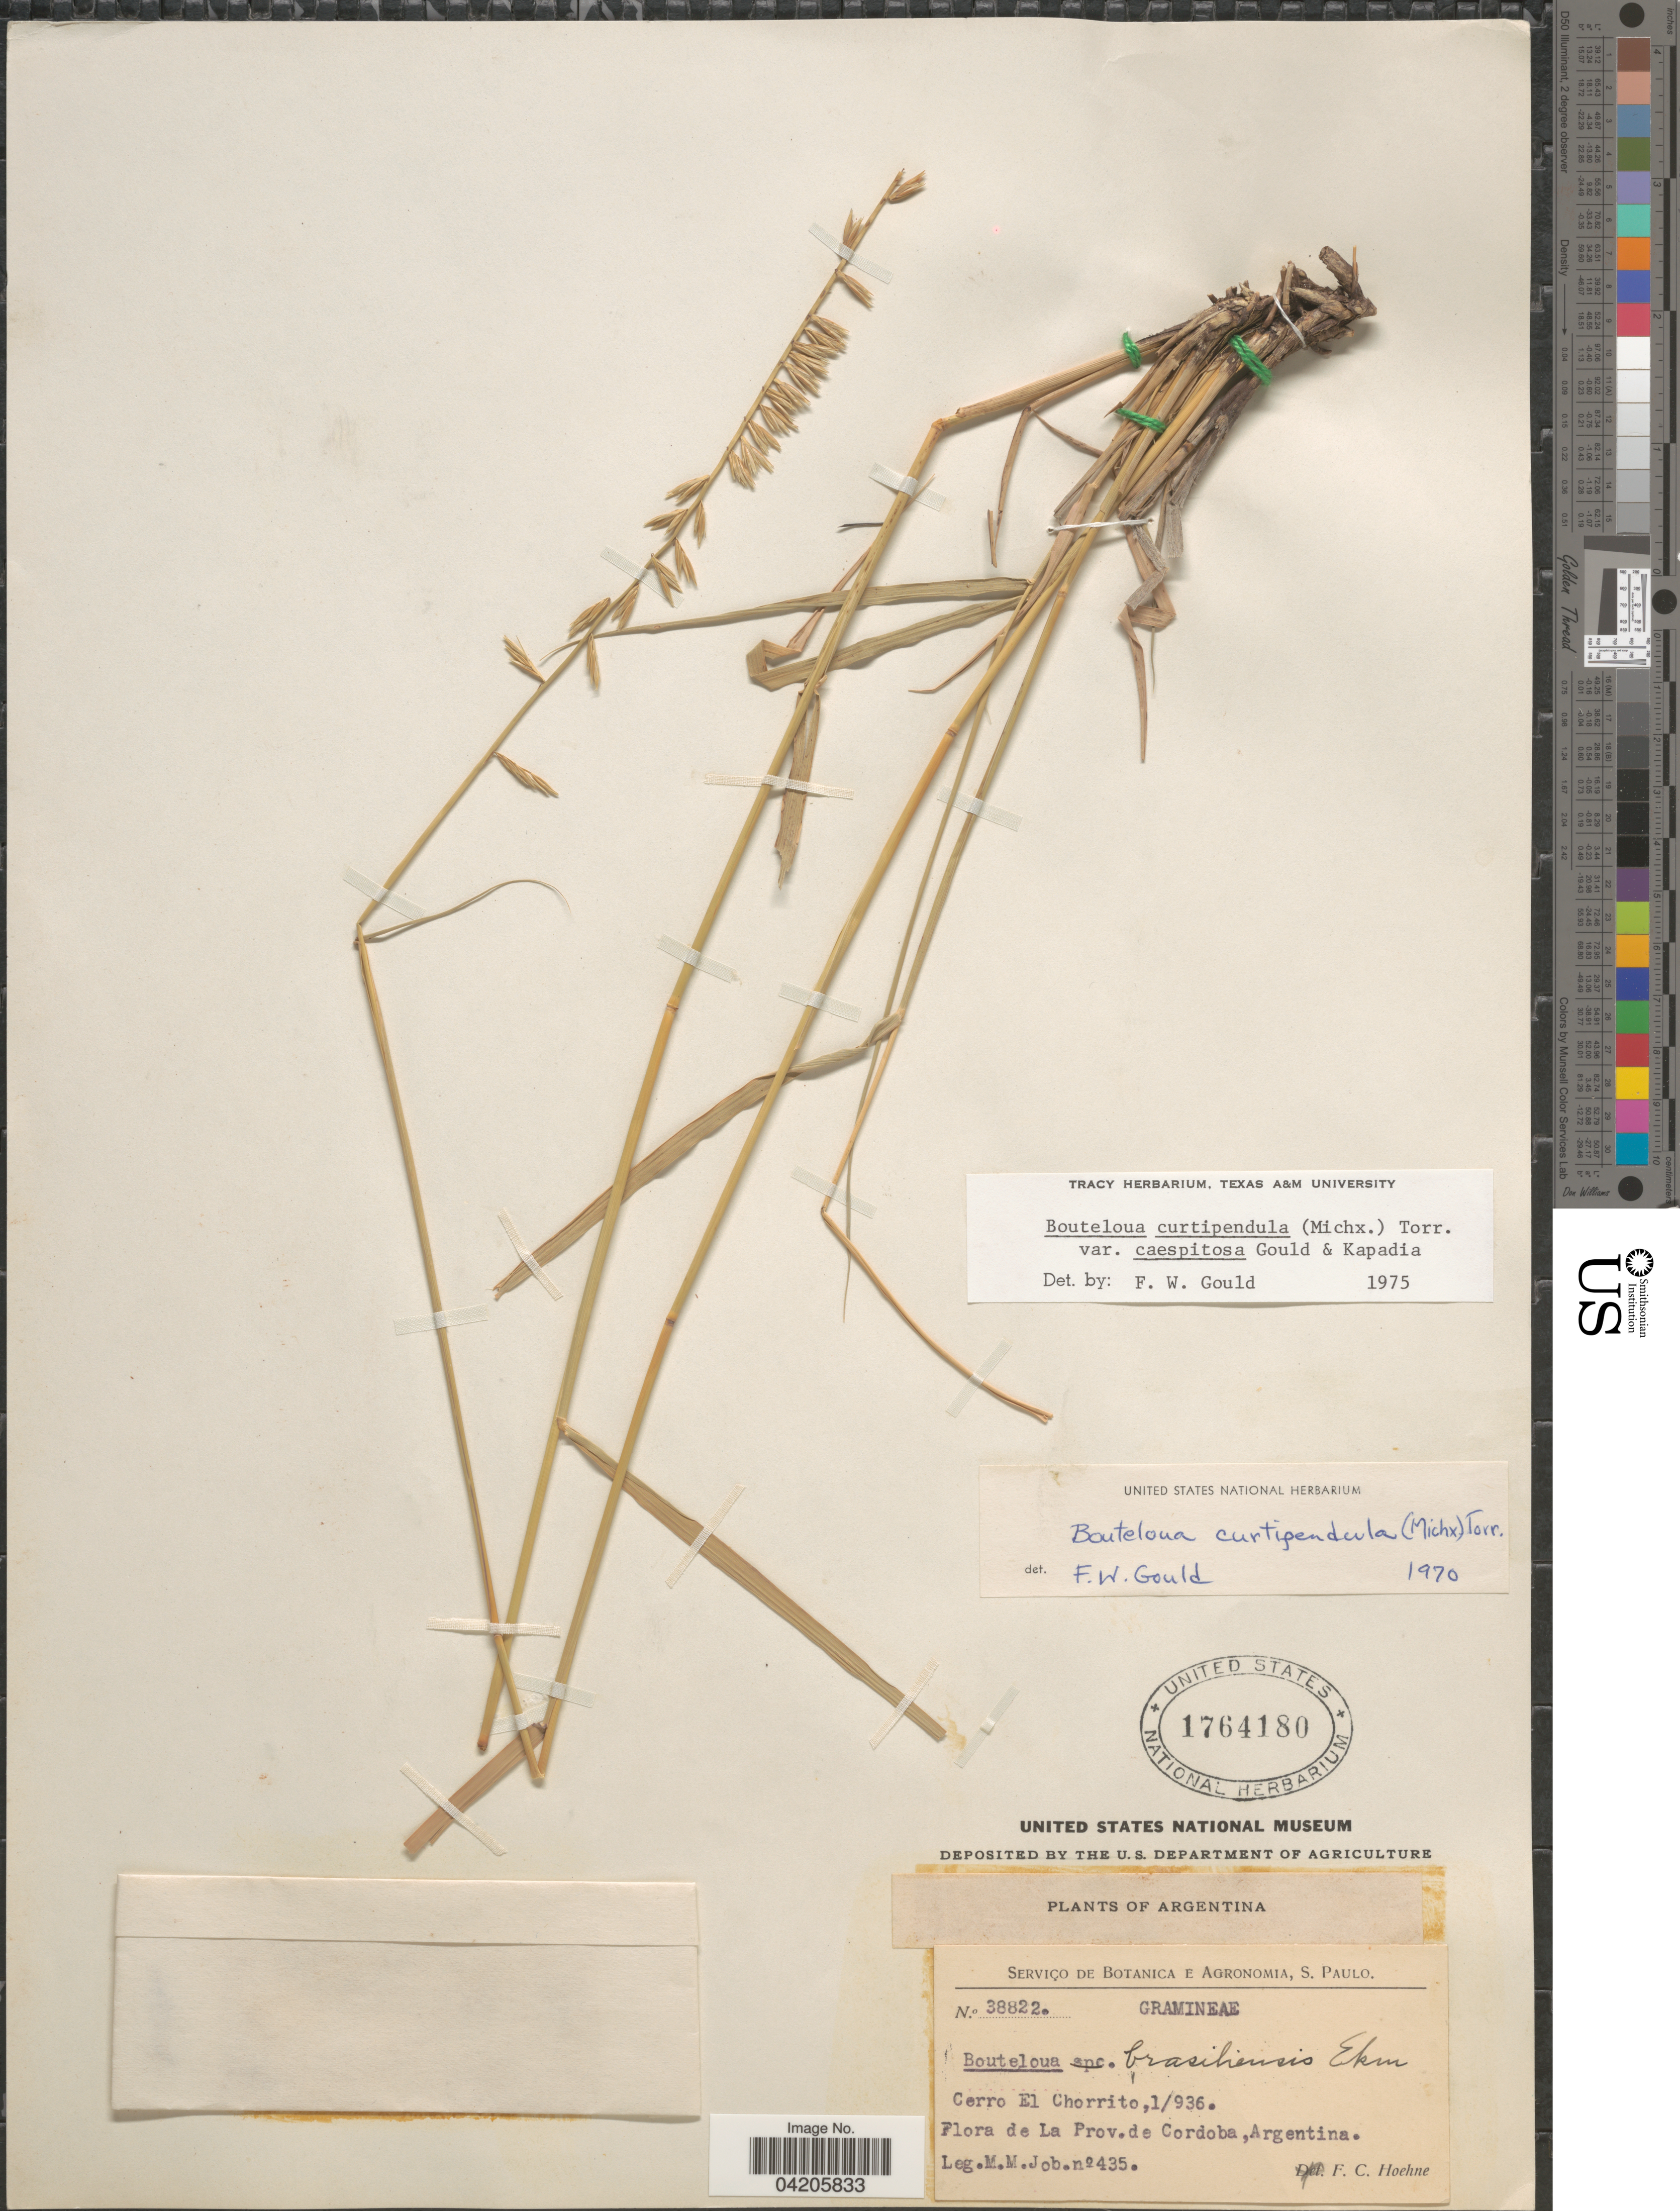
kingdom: Plantae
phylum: Tracheophyta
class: Liliopsida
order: Poales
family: Poaceae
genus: Bouteloua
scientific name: Bouteloua curtipendula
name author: (Michx.) Torr.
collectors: M. Job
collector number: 435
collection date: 1936-01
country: Argentina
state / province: Cordoba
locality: Cerro El Chorrito.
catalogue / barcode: US 1764180